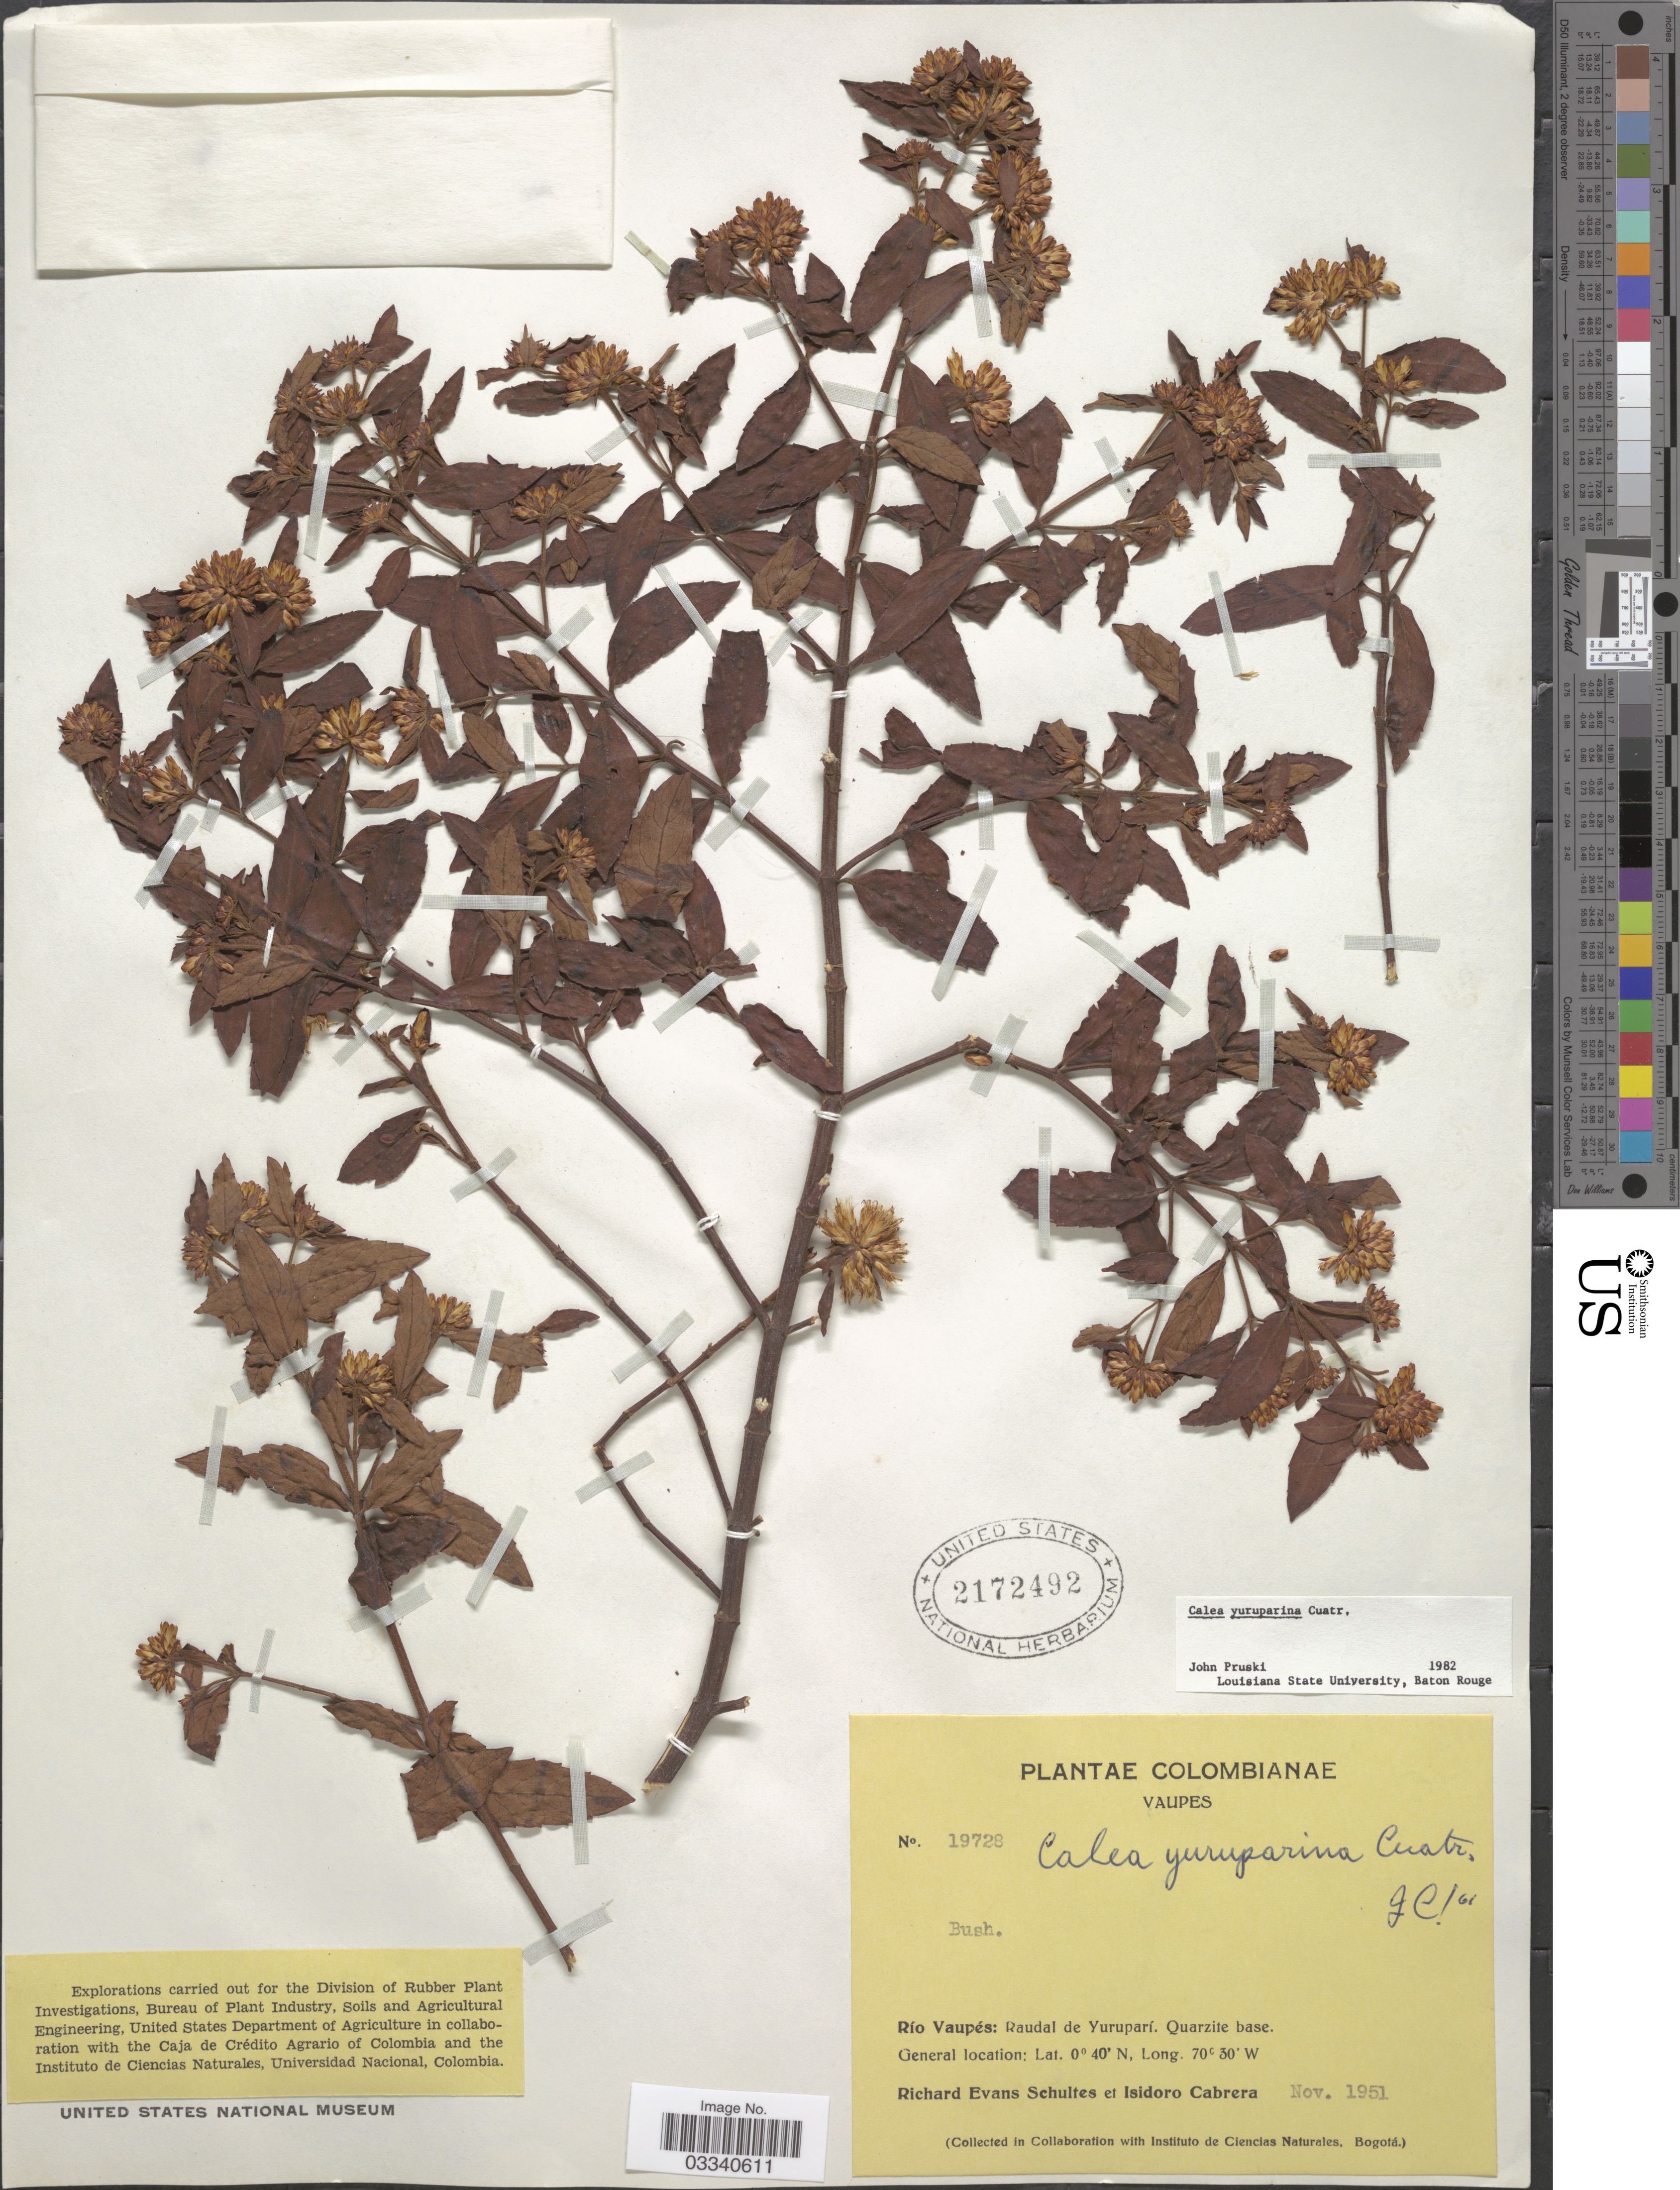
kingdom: Plantae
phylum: Tracheophyta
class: Magnoliopsida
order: Asterales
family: Asteraceae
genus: Calea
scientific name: Calea yuruparina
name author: Cuatrec.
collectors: R. E. Schultes & I. Cabrera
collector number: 19728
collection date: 1951-11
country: Colombia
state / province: Vaupés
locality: Río Vaupés: Raudal de Yuruparí. Quartzite base.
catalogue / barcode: US 2172492